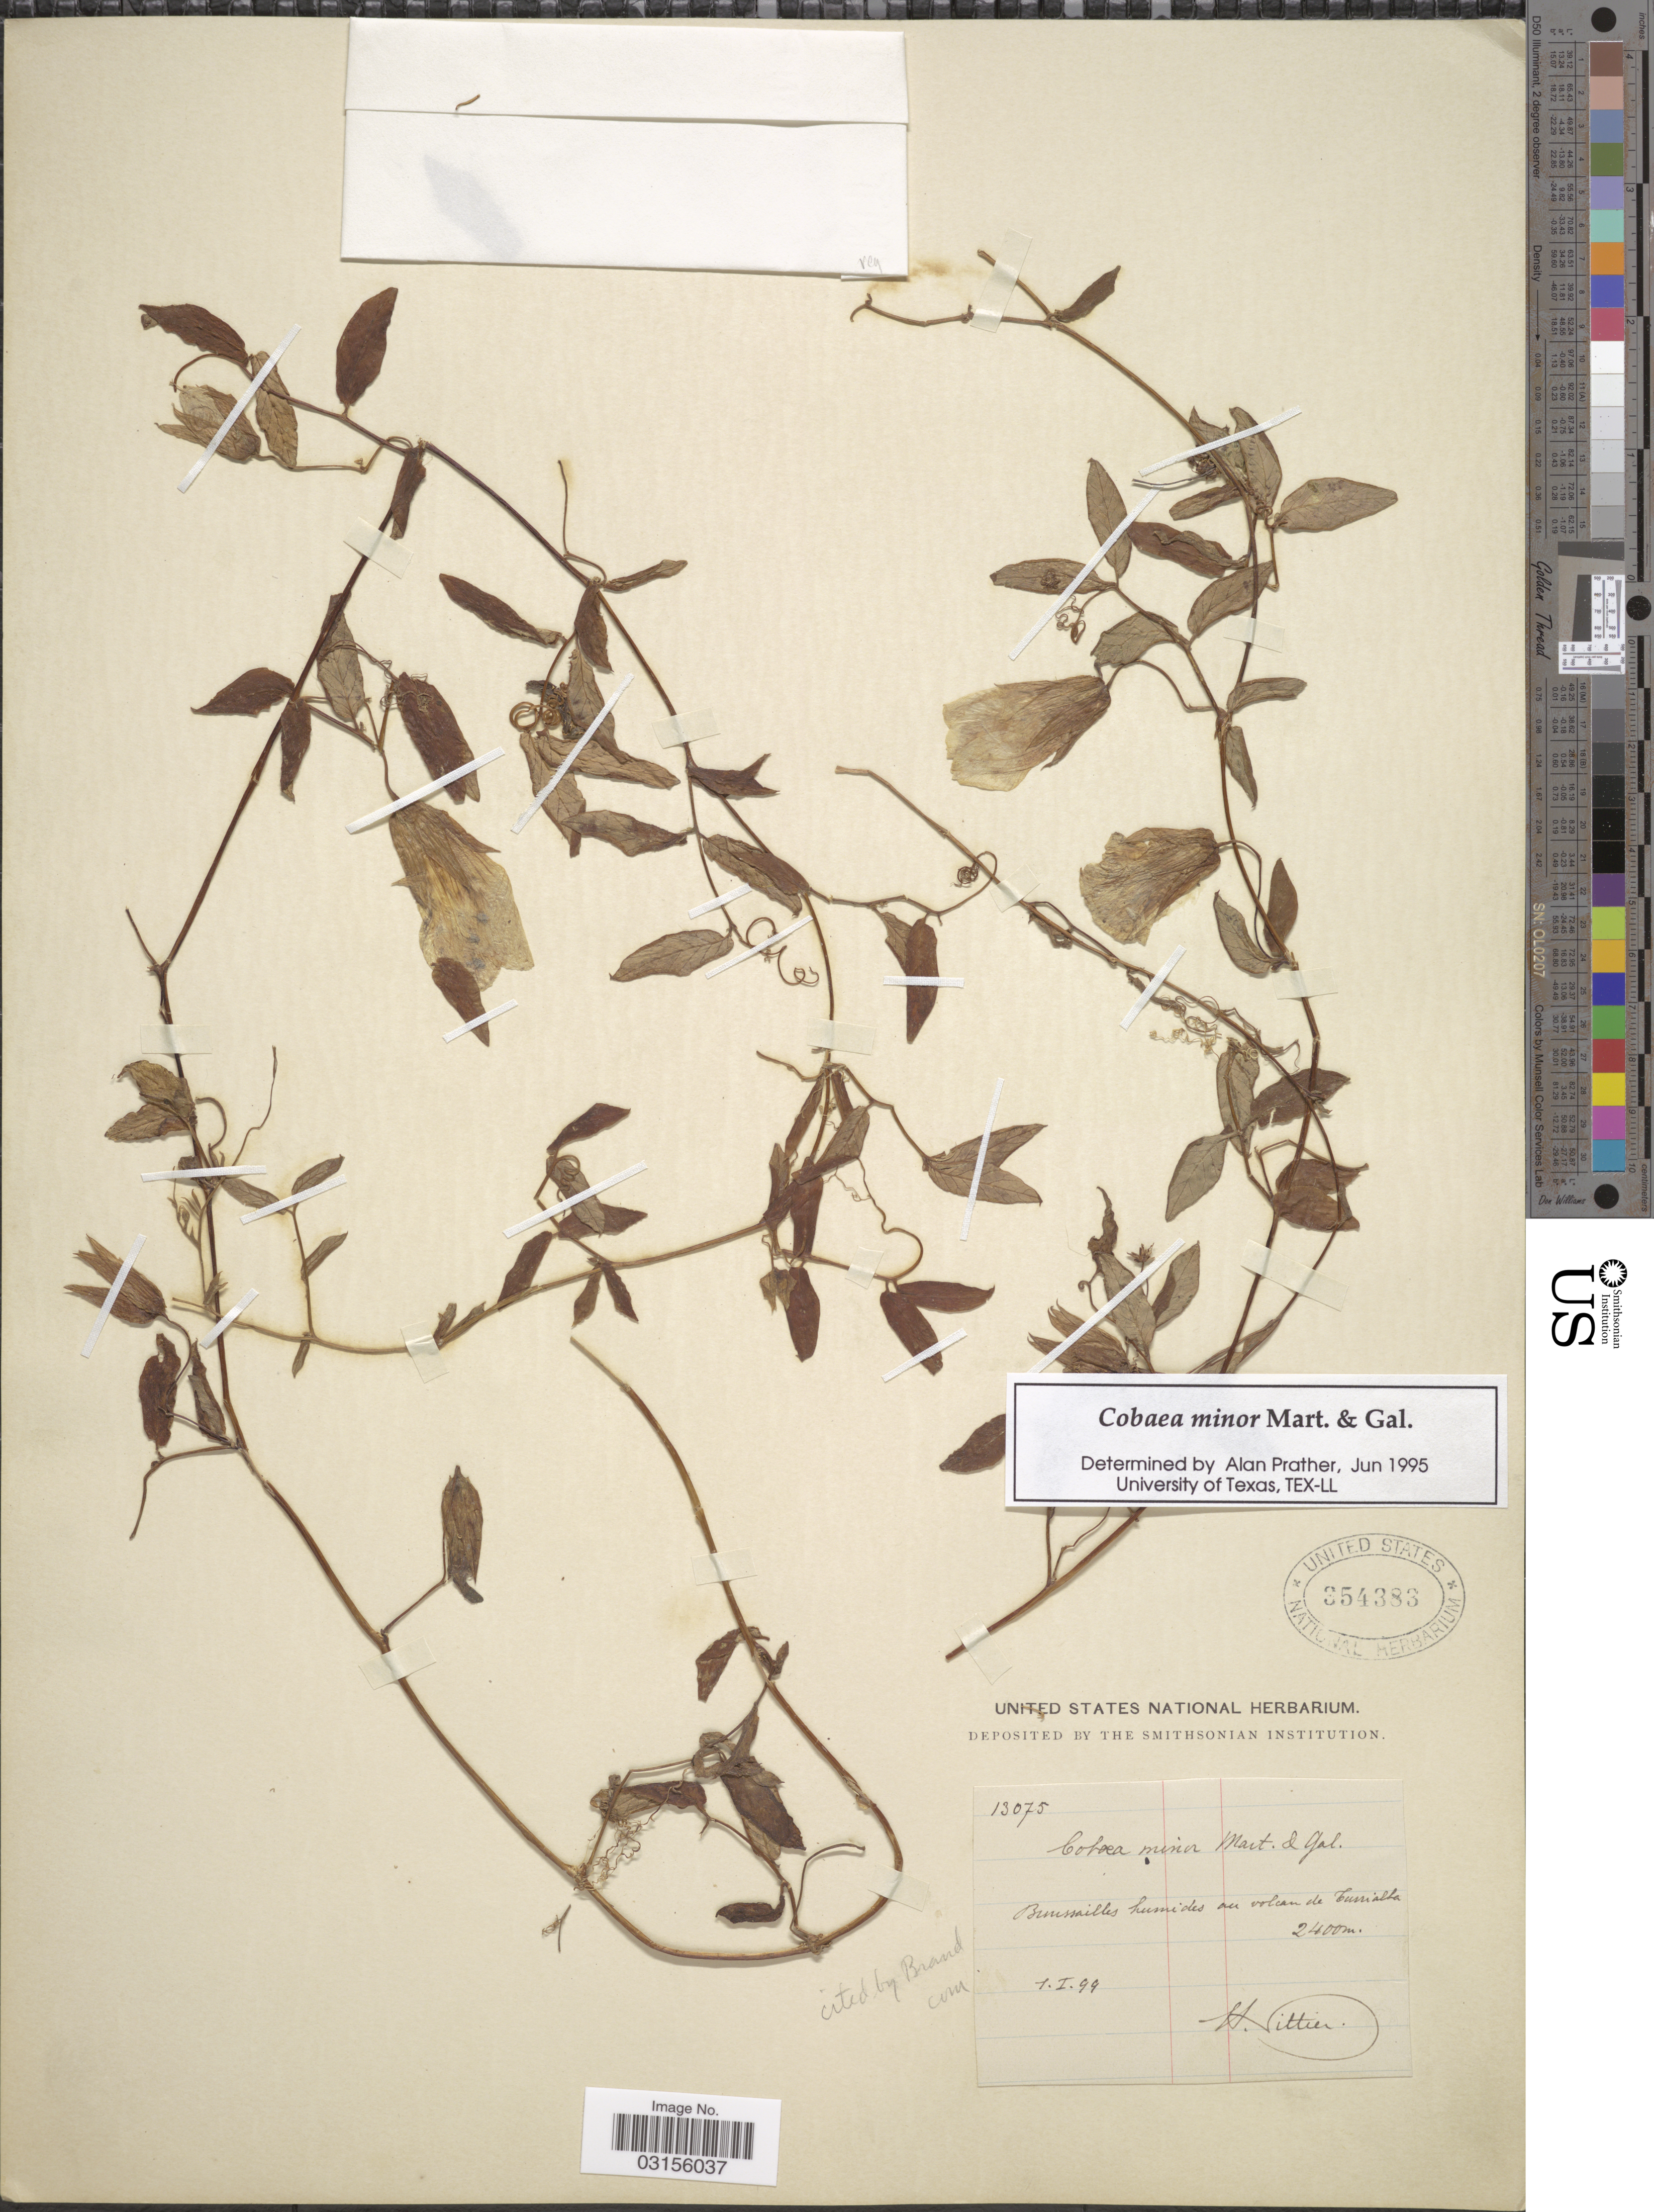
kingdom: Plantae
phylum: Tracheophyta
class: Magnoliopsida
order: Ericales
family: Polemoniaceae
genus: Cobaea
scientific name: Cobaea minor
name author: M. Martens & Galeotti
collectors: H. F. Pittier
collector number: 13075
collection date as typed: Transcribed d/m/y: 1/1/99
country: Costa Rica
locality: Broussailles humides au volcan de Turrialba.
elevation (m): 2400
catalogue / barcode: US 354383